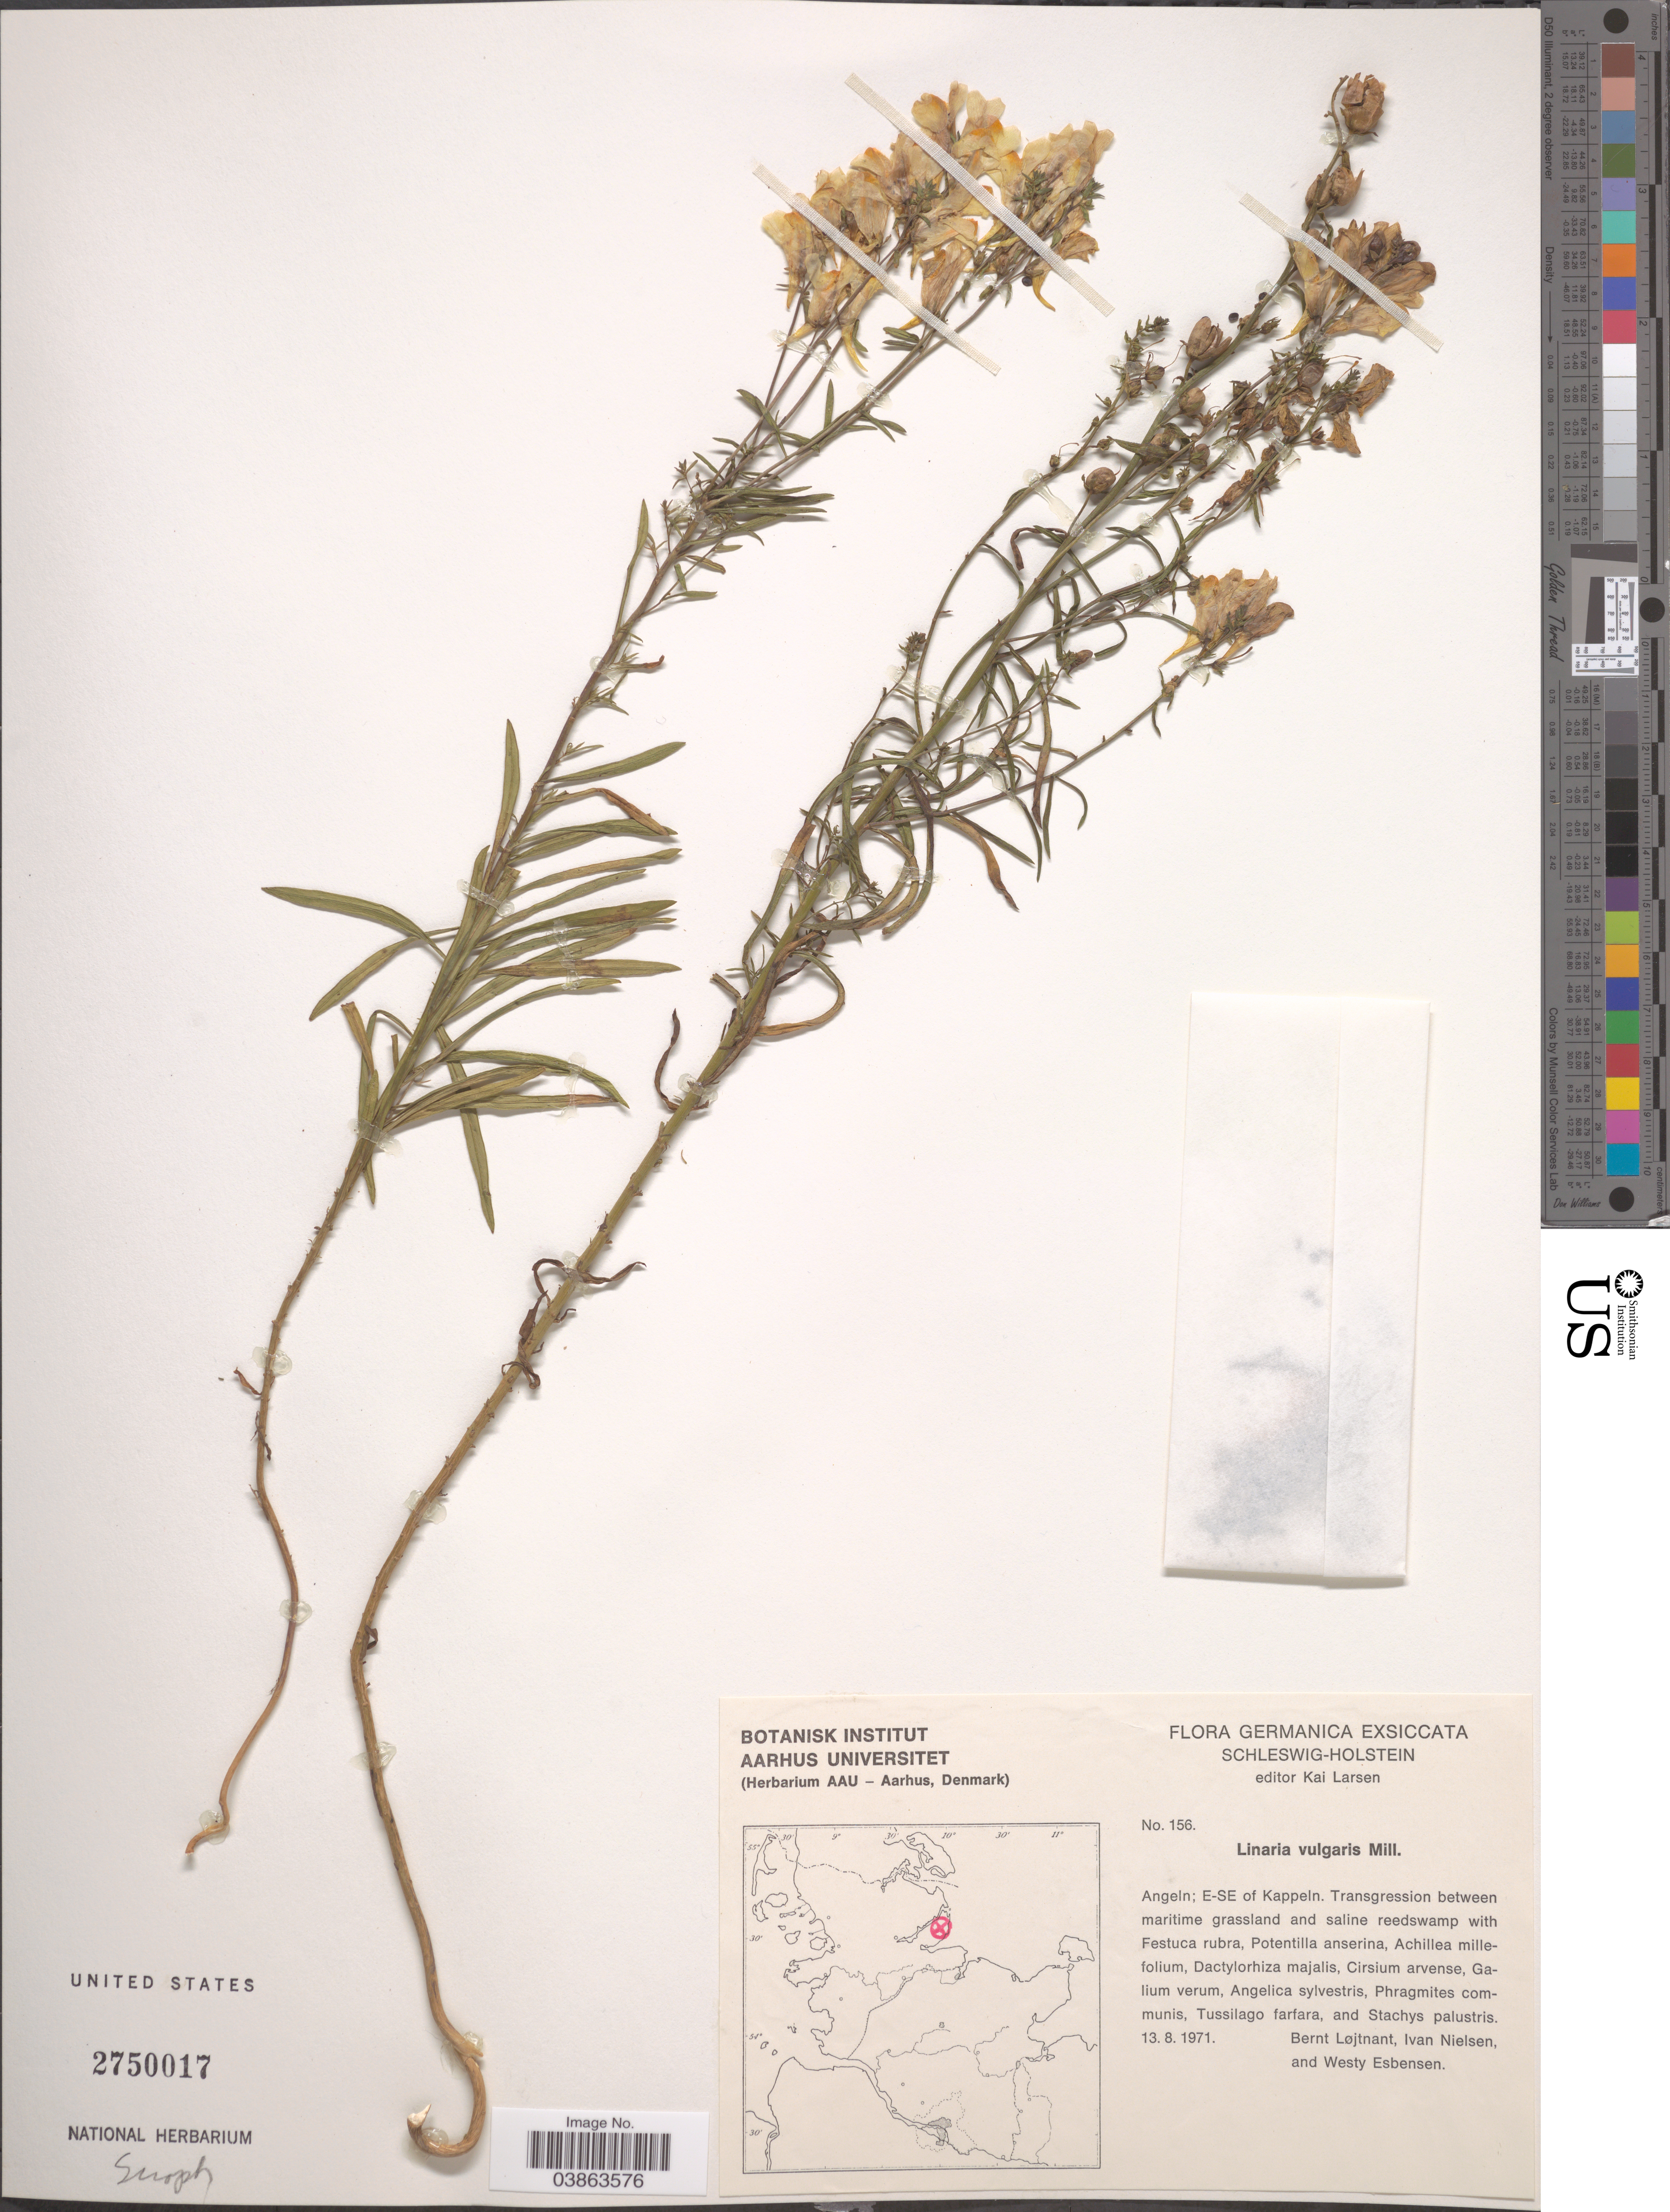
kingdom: Plantae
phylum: Tracheophyta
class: Magnoliopsida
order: Lamiales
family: Plantaginaceae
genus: Linaria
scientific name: Linaria vulgaris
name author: Mill.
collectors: B. Löjtnant, I. C. Nielsen & W. Esbensen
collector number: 156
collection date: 1971-08-13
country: Germany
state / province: Schleswig-Holstein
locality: Angeln; E-SE of Kappein. Transgression between maritime grassland and saline reedswamp.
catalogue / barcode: US 2750017